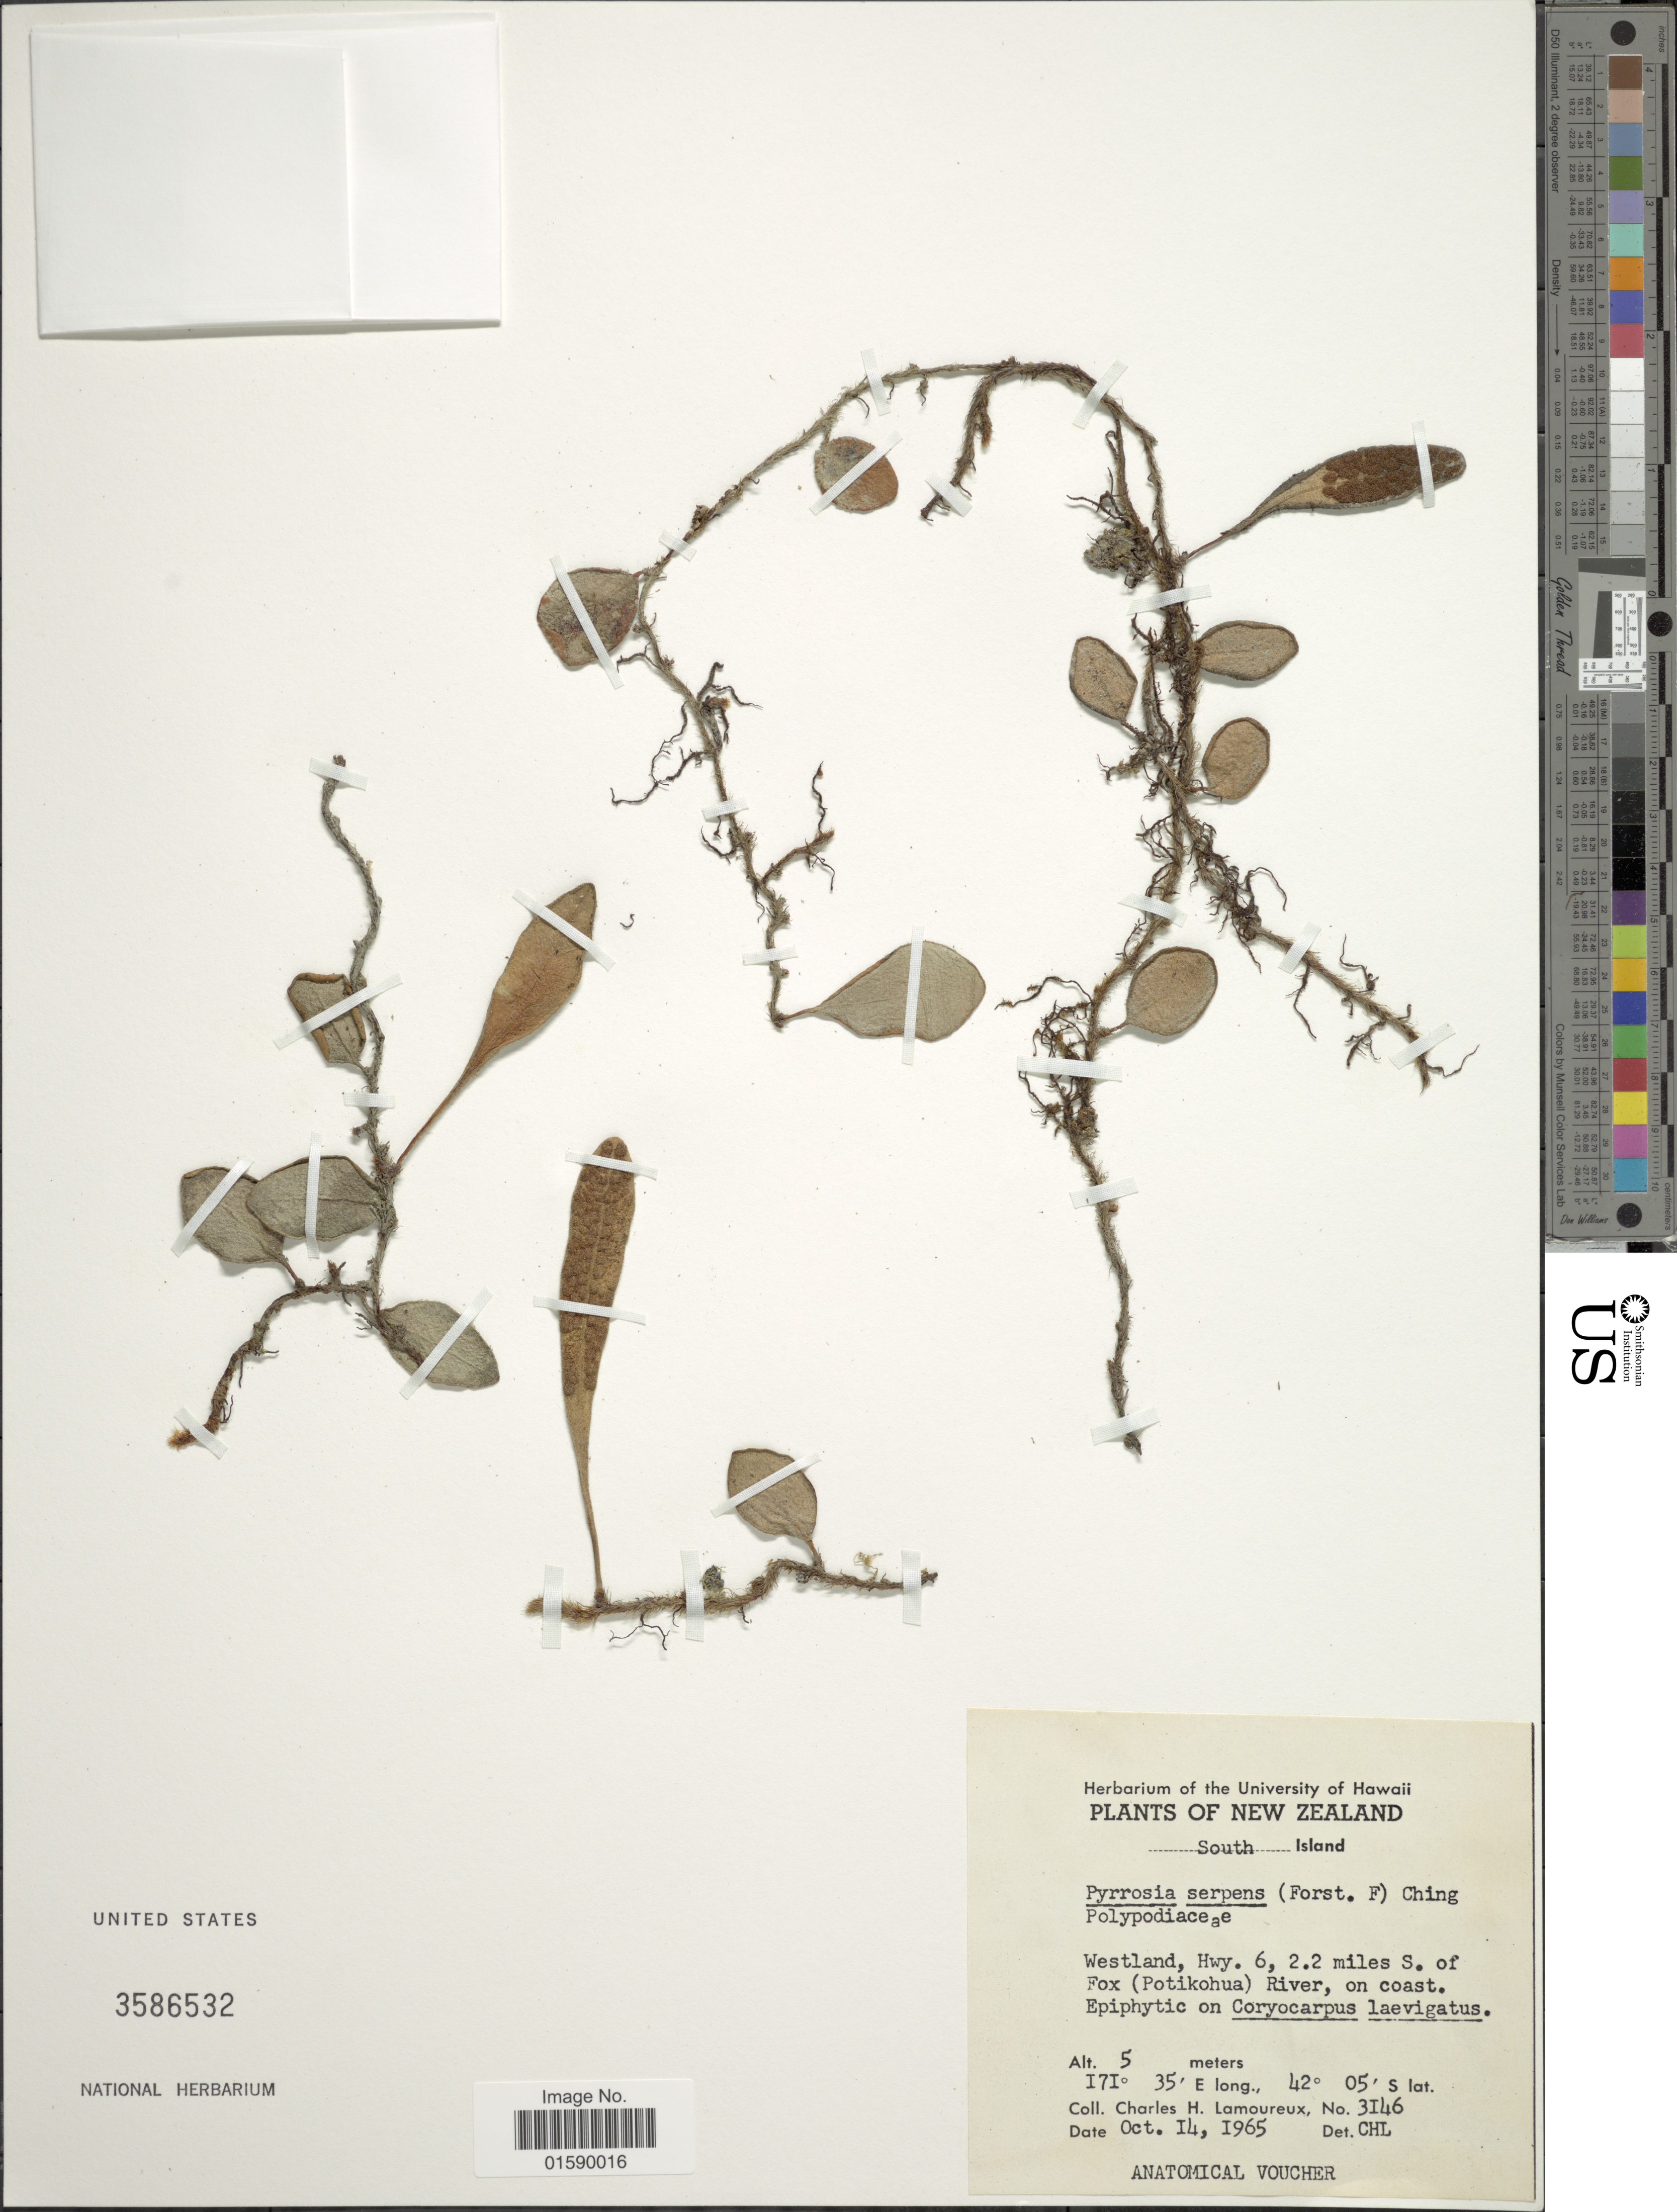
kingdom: Plantae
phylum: Tracheophyta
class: Polypodiopsida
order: Polypodiales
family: Polypodiaceae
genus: Pyrrosia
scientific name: Pyrrosia serpens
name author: Ching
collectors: C. H. Lamoureux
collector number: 3146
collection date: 1965-10-14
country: New Zealand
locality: New Zealand, South Island. Westland, Hwy. 6, 2.2 miles S. of Fox (Potikohua) River, on coast.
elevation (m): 5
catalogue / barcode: US 3586532